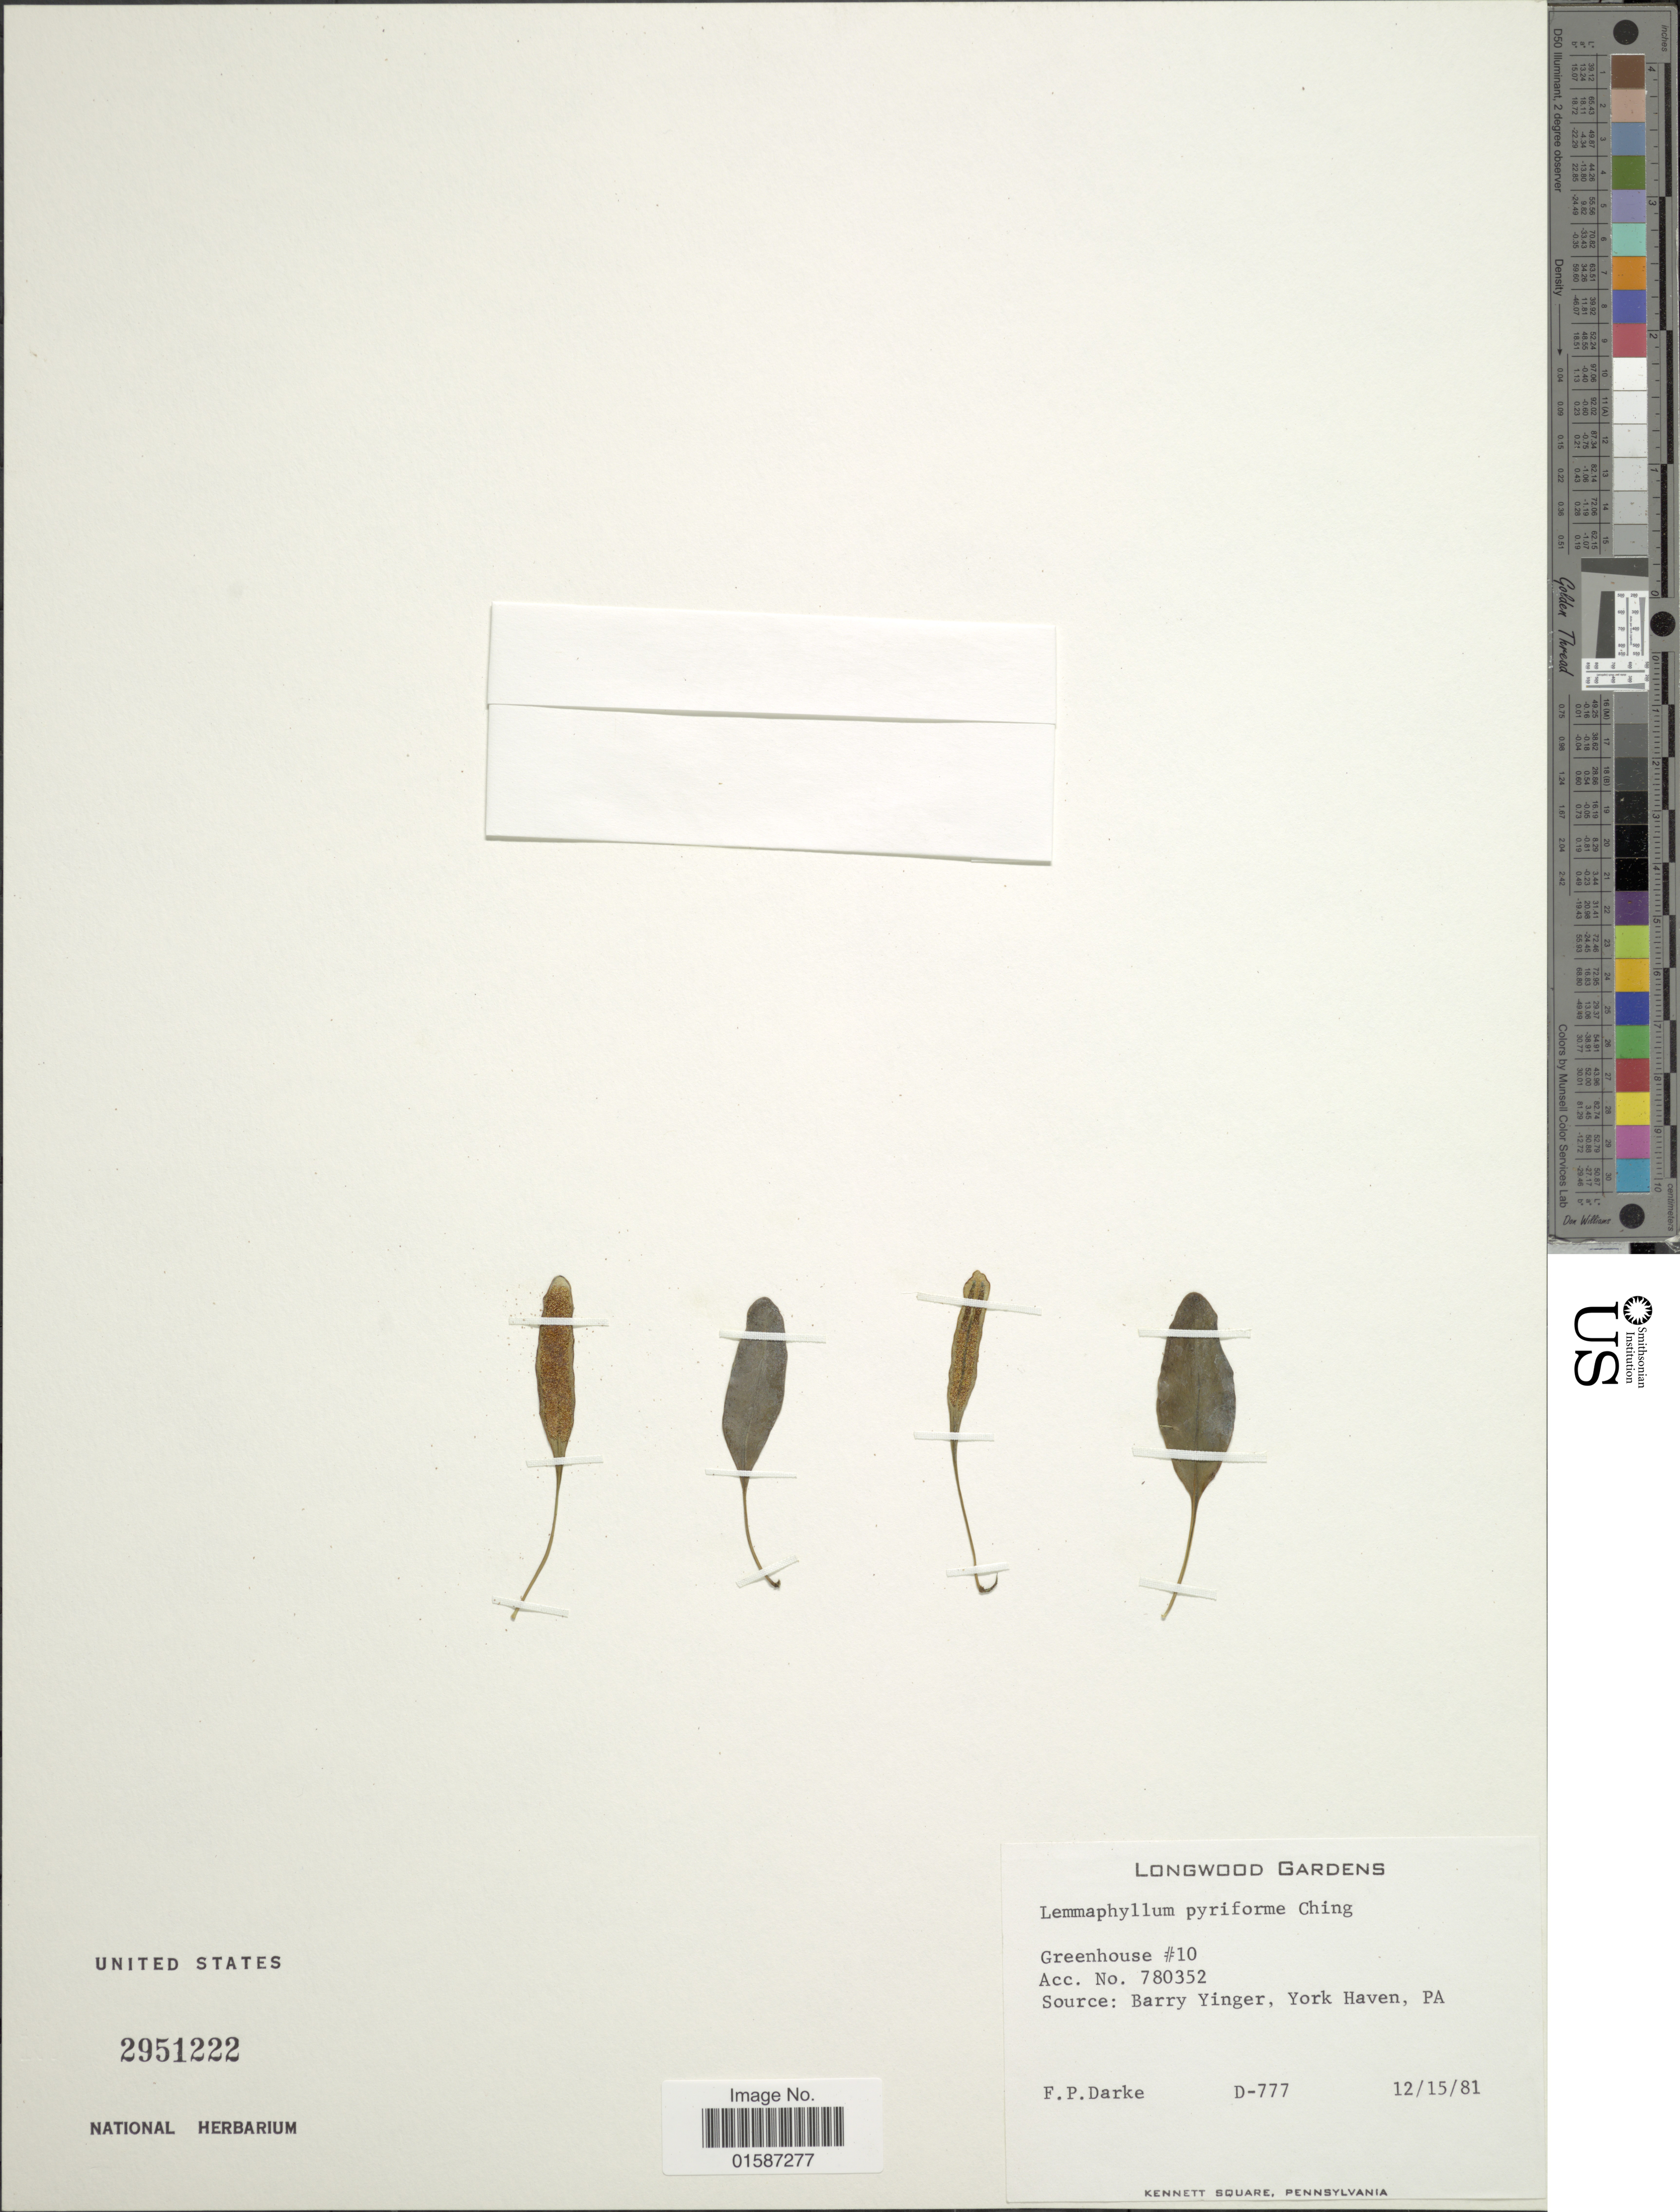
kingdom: Plantae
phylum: Tracheophyta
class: Polypodiopsida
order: Polypodiales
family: Polypodiaceae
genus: Lemmaphyllum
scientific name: Lemmaphyllum pyriforme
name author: (Ching) Ching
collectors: F. Darke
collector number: D-777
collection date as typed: Transcribed d/m/y: 15/12/81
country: United States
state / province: Pennsylvania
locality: Longwood Gardens, Greenhouse #10, Acc. No. 780352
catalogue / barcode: US 2951222